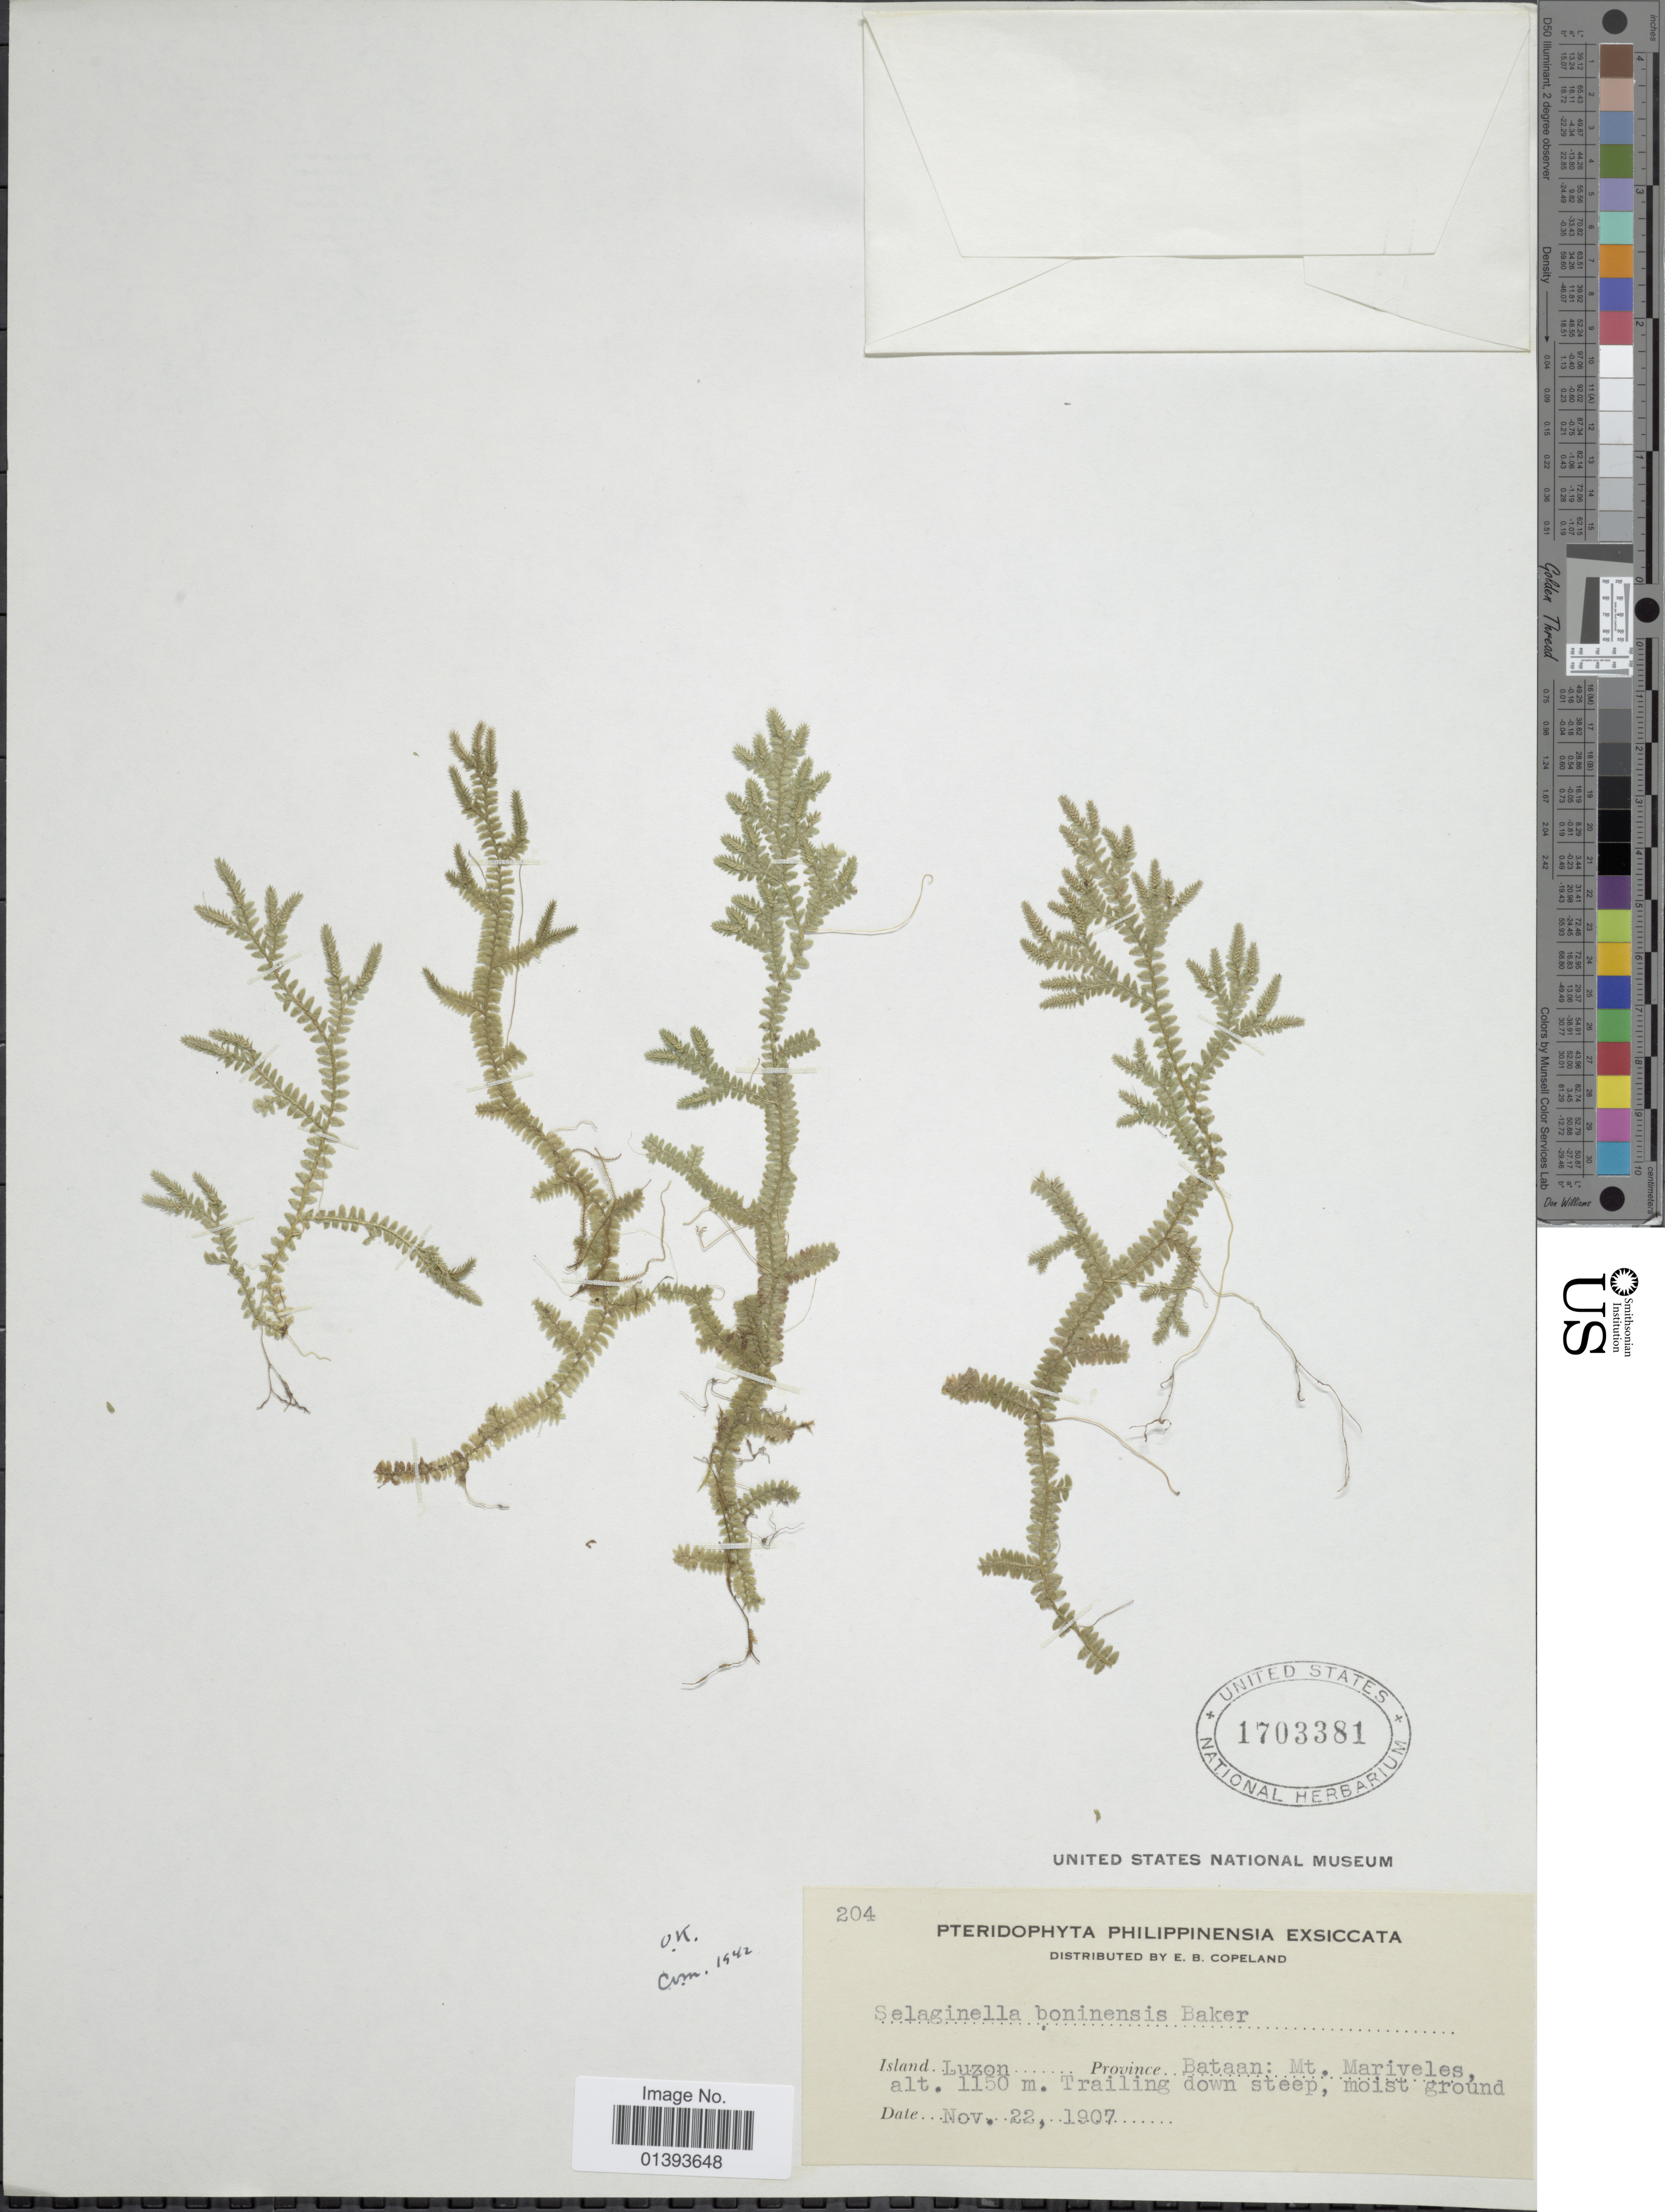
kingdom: Plantae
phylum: Tracheophyta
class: Lycopodiopsida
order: Selaginellales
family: Selaginellaceae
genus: Selaginella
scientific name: Selaginella boninensis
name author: Baker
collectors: E. B. Copeland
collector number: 204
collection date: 1907-11-22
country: Philippines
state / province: Central Luzon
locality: Province Bataan: mt. Mariveles,trailing down steep, moist ground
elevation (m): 1150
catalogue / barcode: US 1703381